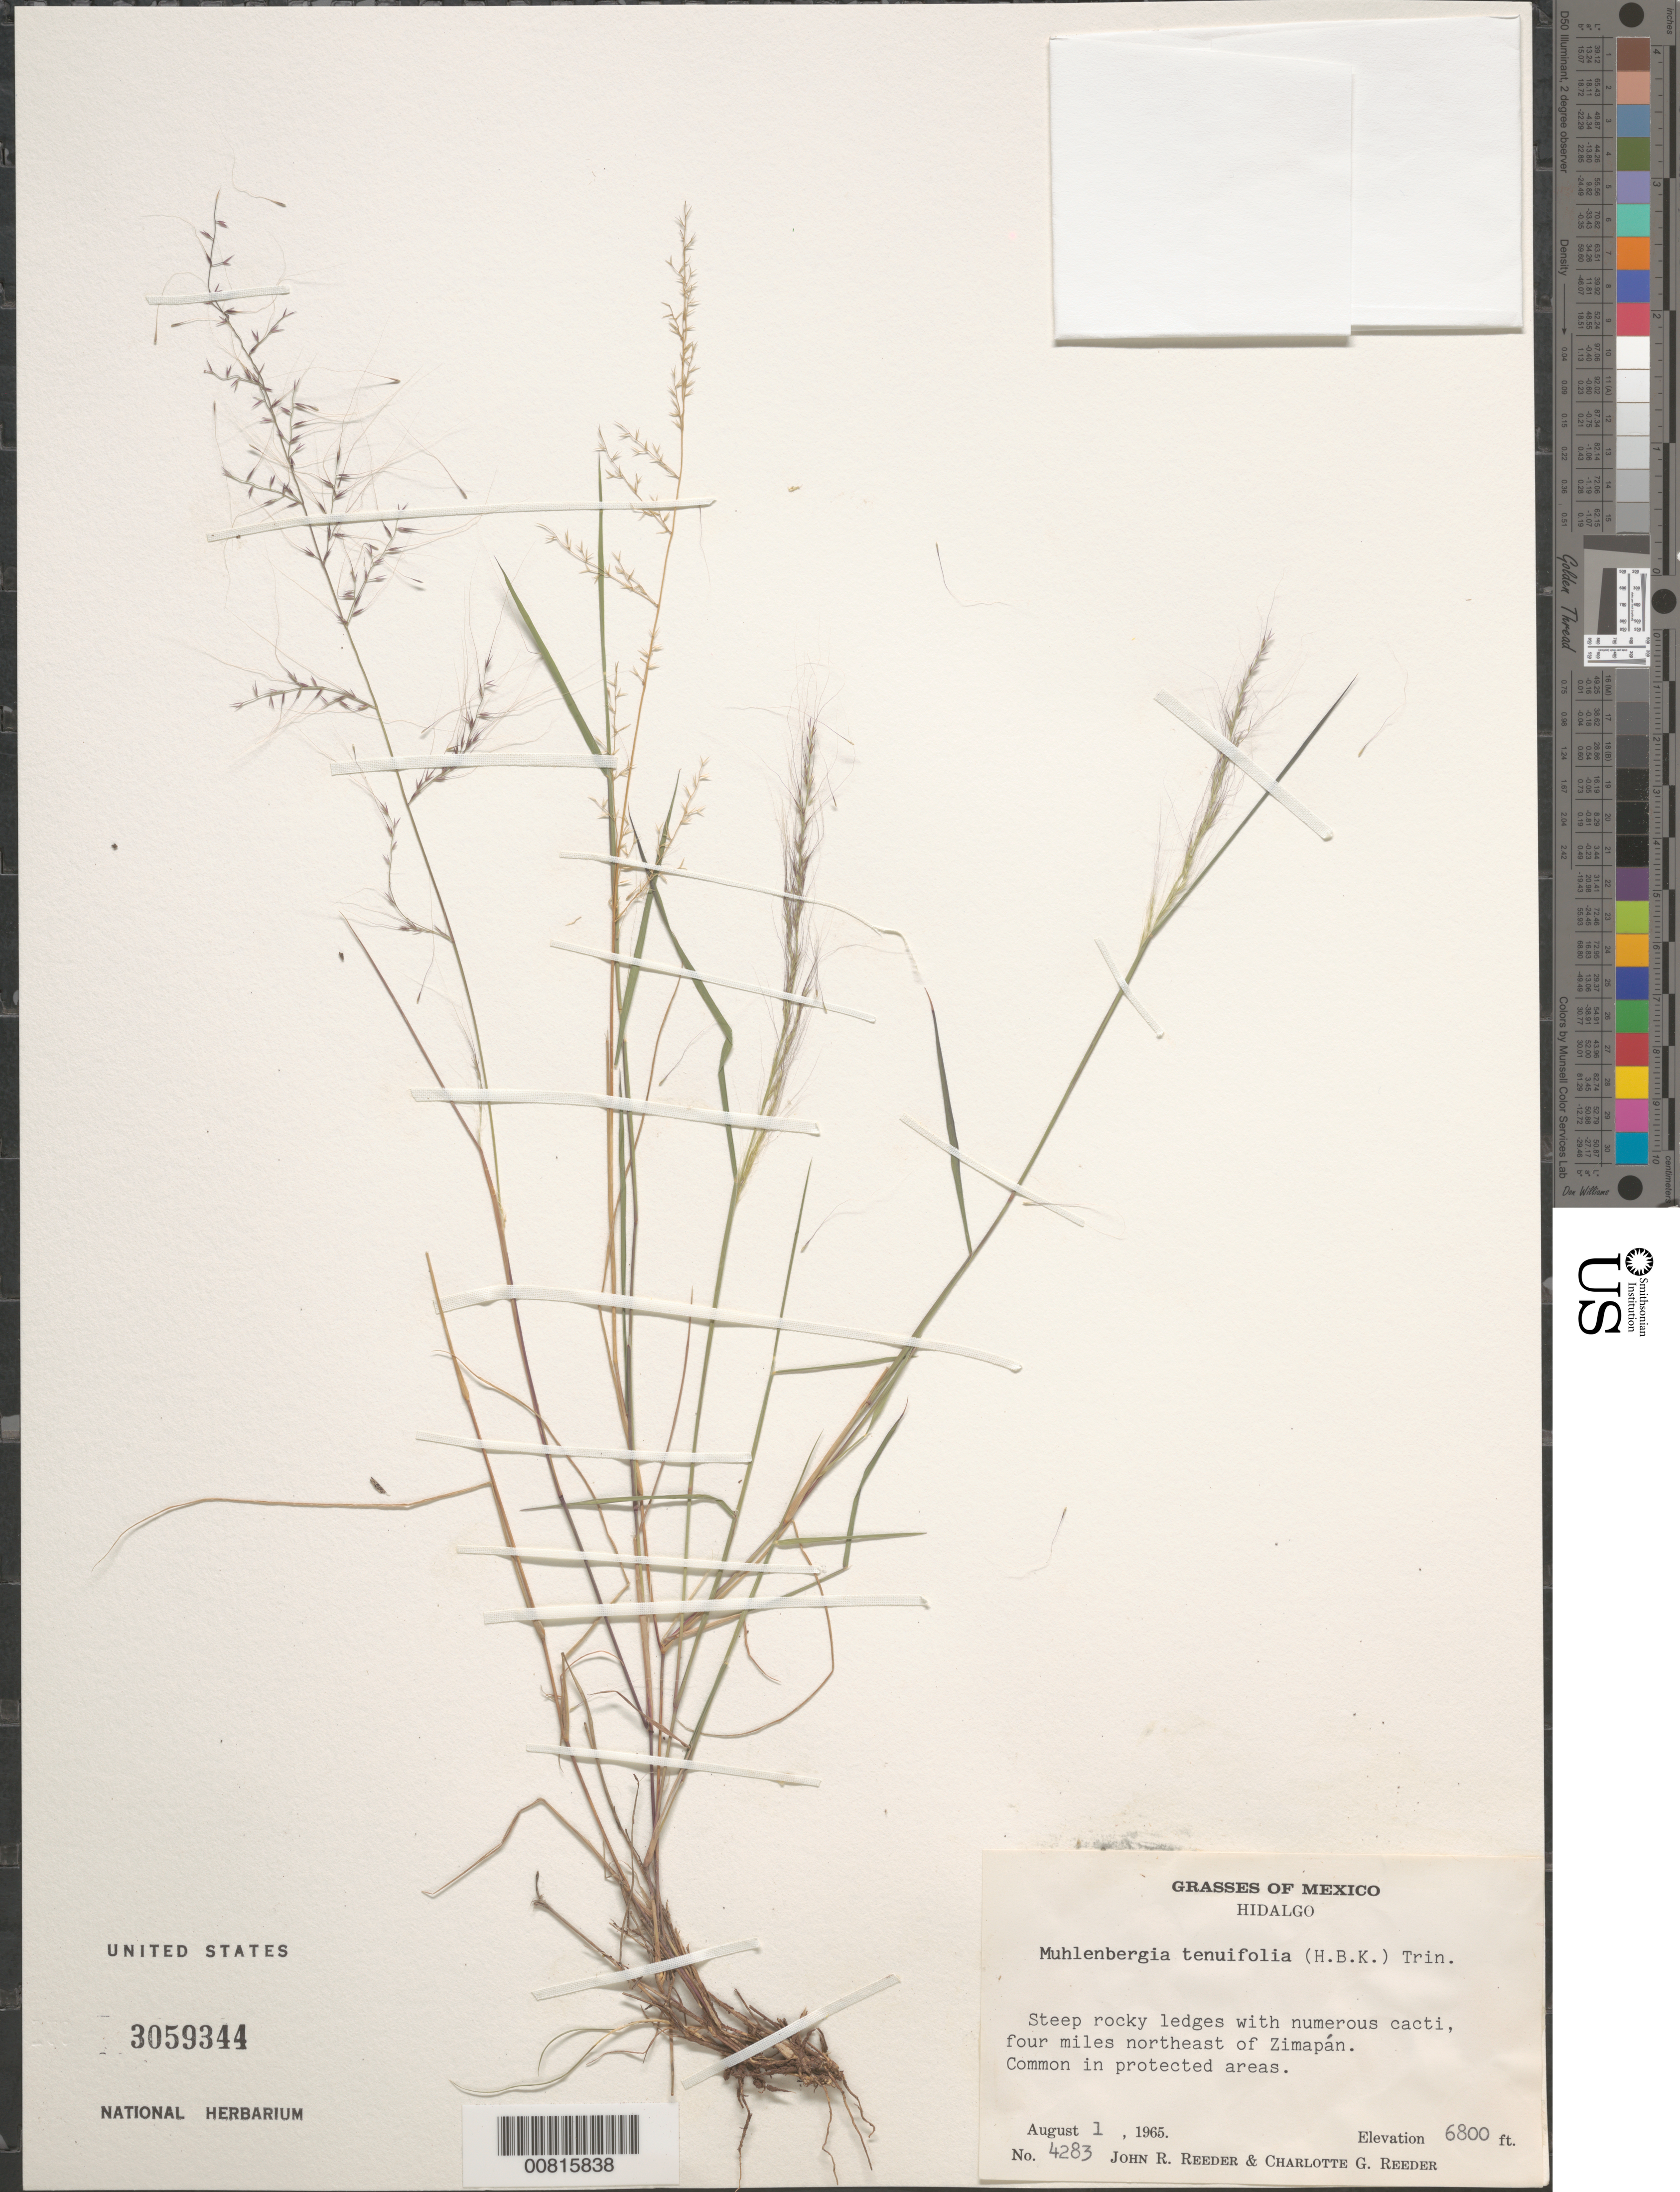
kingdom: Plantae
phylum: Tracheophyta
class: Liliopsida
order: Poales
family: Poaceae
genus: Muhlenbergia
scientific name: Muhlenbergia tenuifolia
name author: (Kunth) Kunth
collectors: J. R. Reeder & C. G. Reeder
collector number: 4283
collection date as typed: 01 Aug 1965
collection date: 1965-08-01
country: Mexico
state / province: Hidalgo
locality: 4 mi NE of Zimapan, Hgo.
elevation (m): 2073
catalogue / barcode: US 3059344